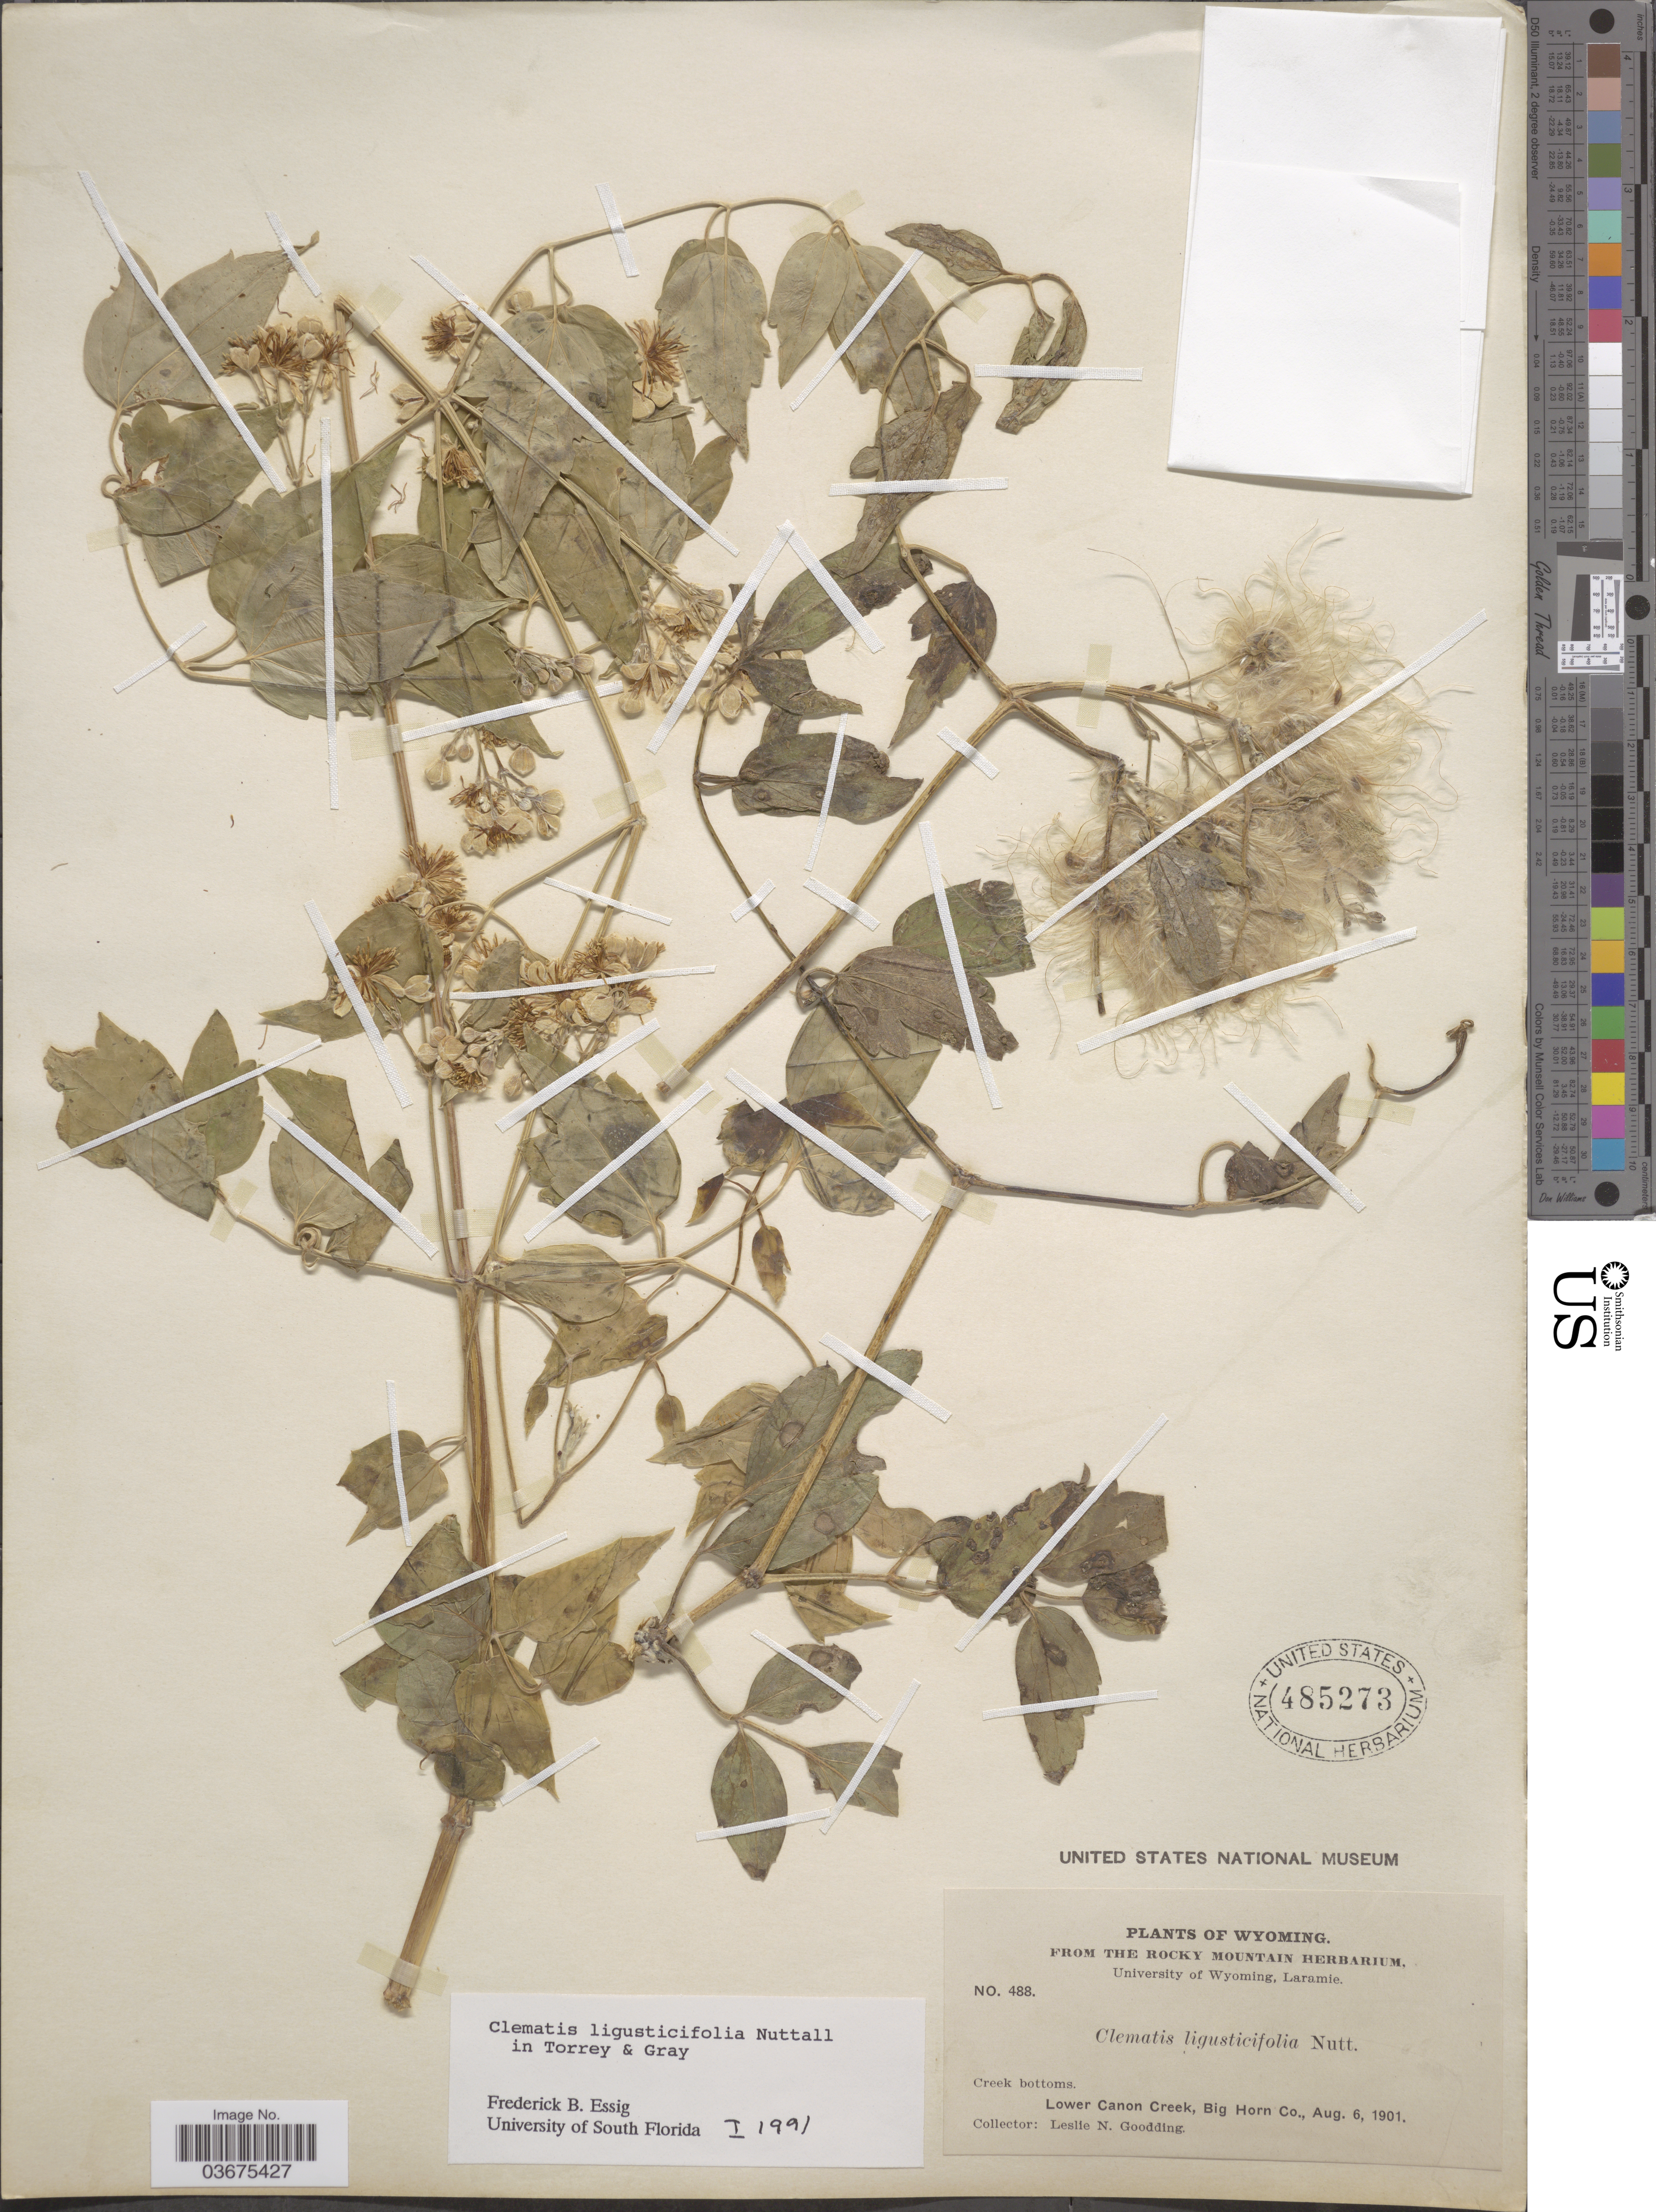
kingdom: Plantae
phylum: Tracheophyta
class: Magnoliopsida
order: Ranunculales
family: Ranunculaceae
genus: Clematis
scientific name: Clematis ligusticifolia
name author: Nutt.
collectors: L. N. Goodding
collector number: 488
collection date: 1901-08-06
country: United States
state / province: Wyoming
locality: Creek bottoms. Lower Canon Creek, Nig Horn Co.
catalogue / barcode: US 485273